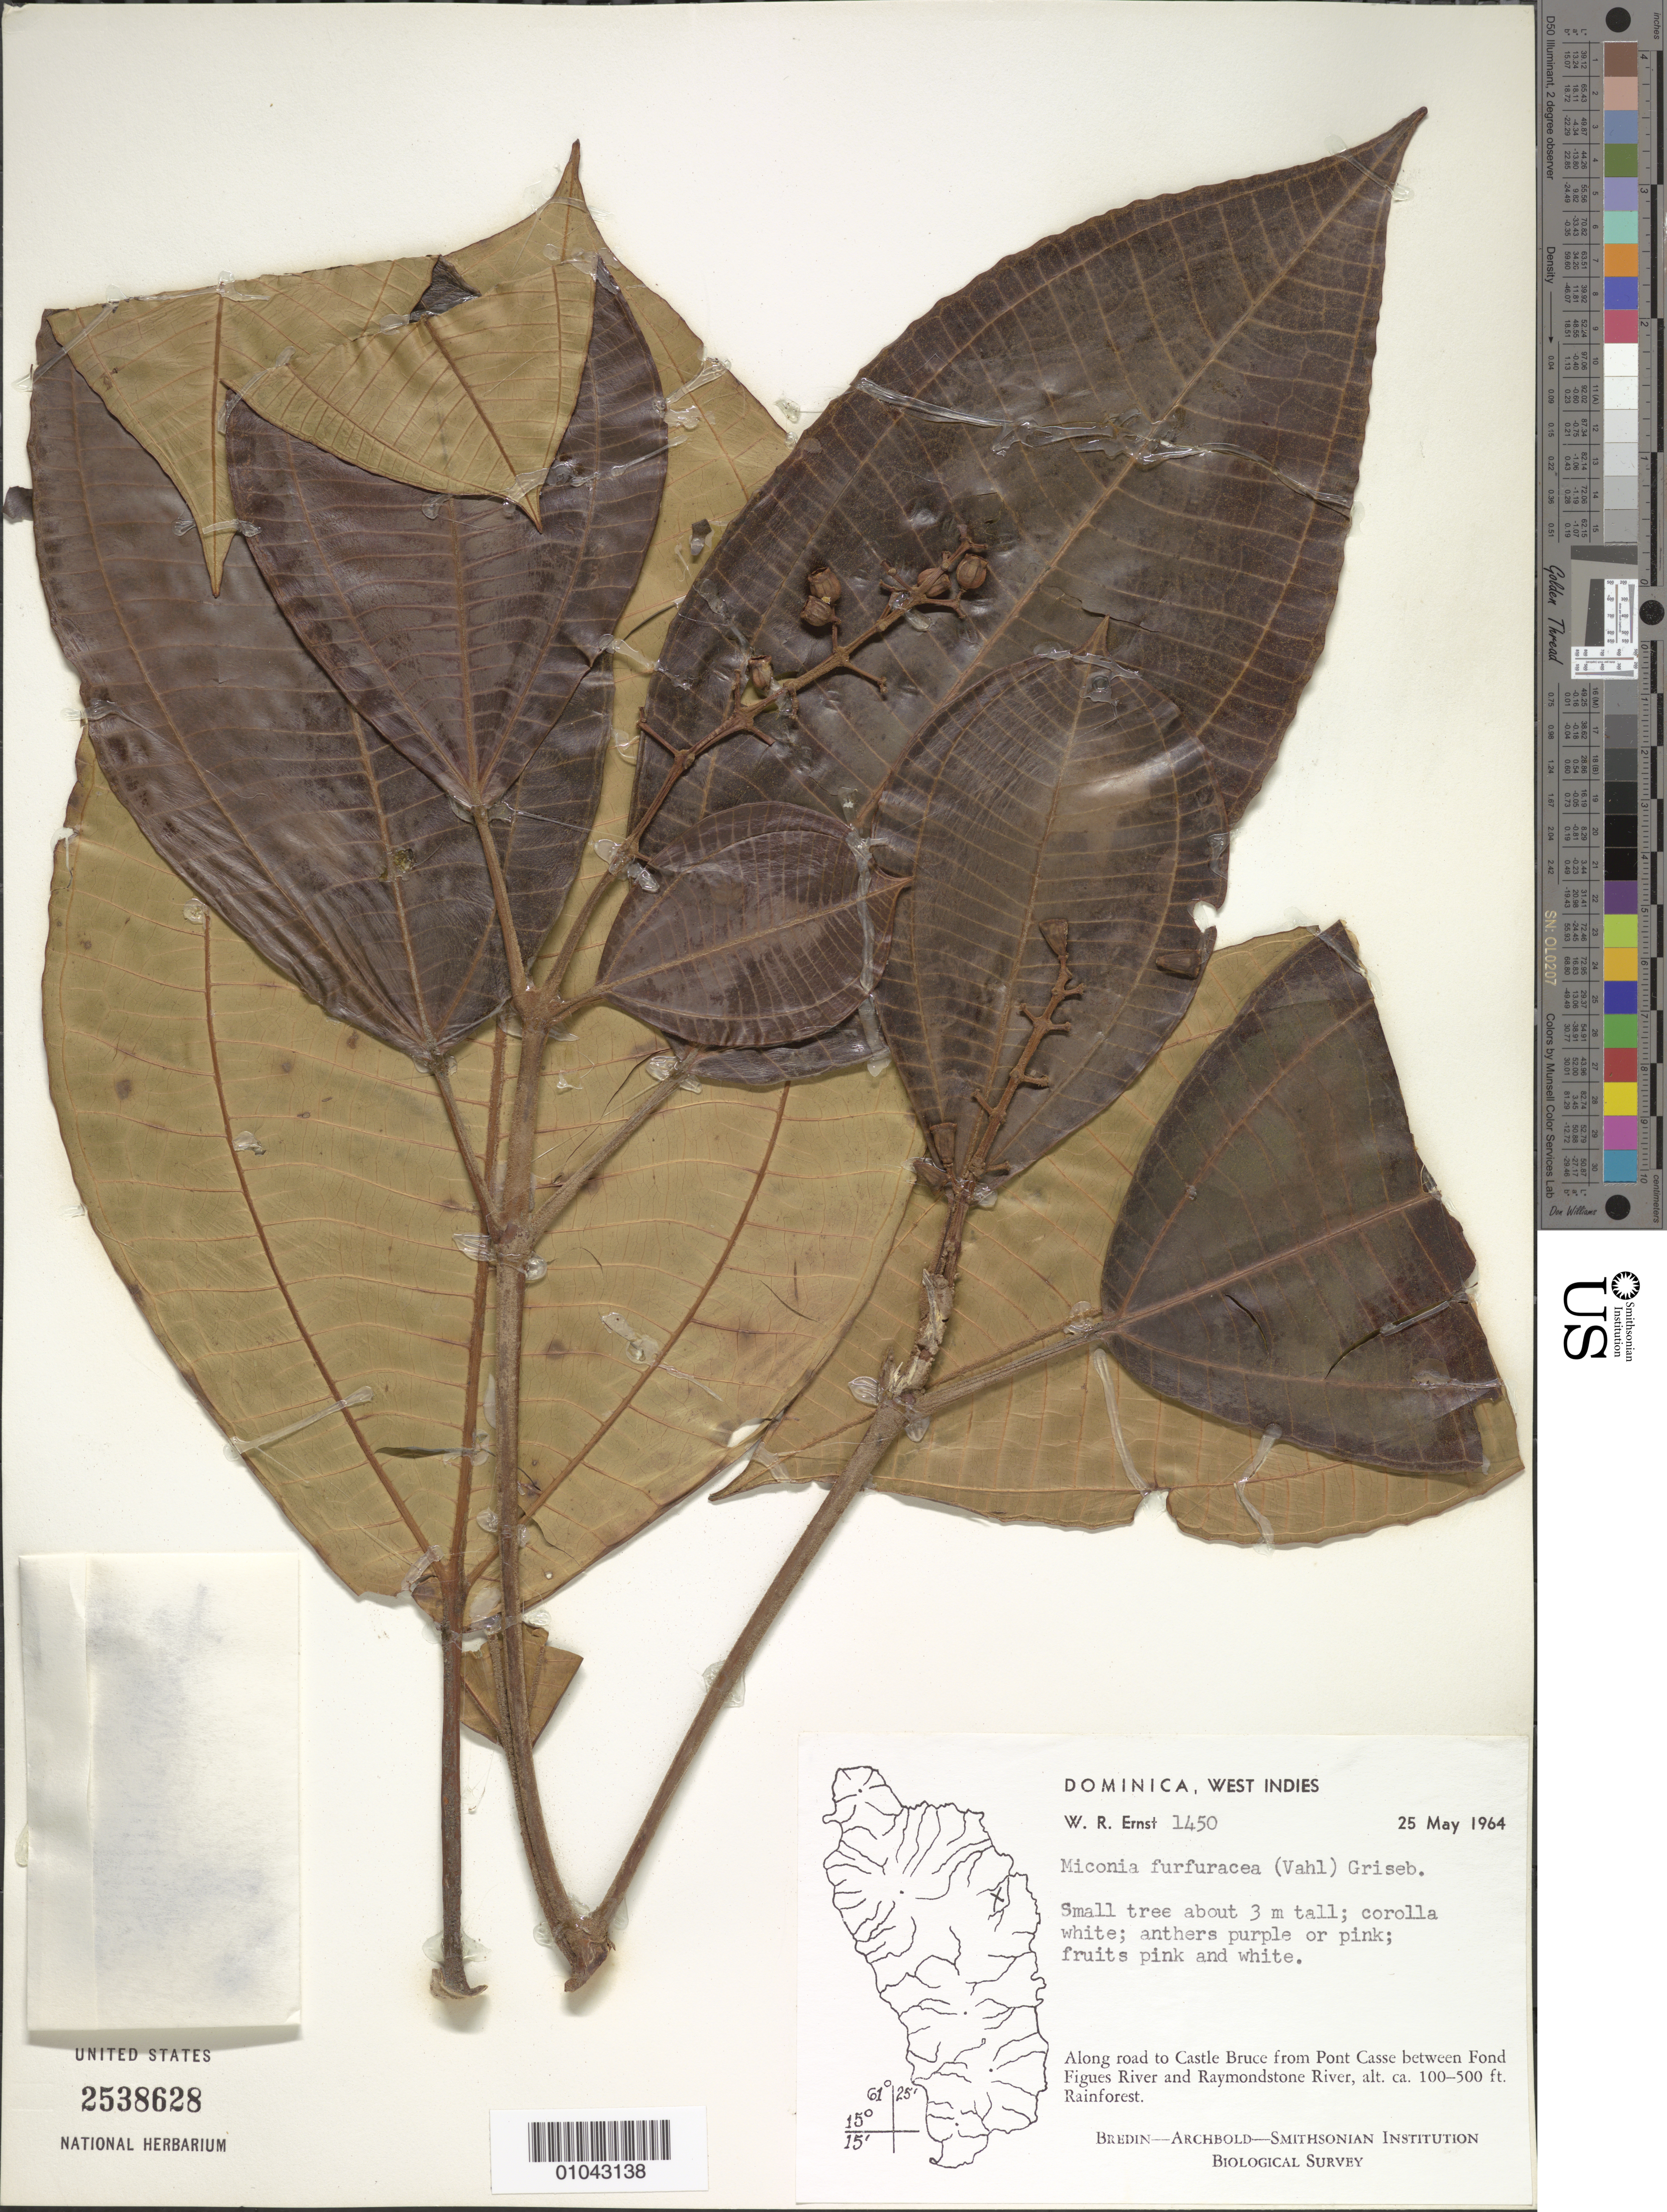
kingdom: Plantae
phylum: Tracheophyta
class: Magnoliopsida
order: Myrtales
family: Melastomataceae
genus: Miconia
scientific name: Miconia furfuracea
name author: (Vahl) Griseb.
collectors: W. R. Ernst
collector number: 1450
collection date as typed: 25 May 1964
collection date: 1964-05-25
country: Dominica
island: Dominica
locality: Road to Castle Bruce from Pont Casse between Fond Figues River and Raymondstone River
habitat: Rainforest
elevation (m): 30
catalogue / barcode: US 2538628